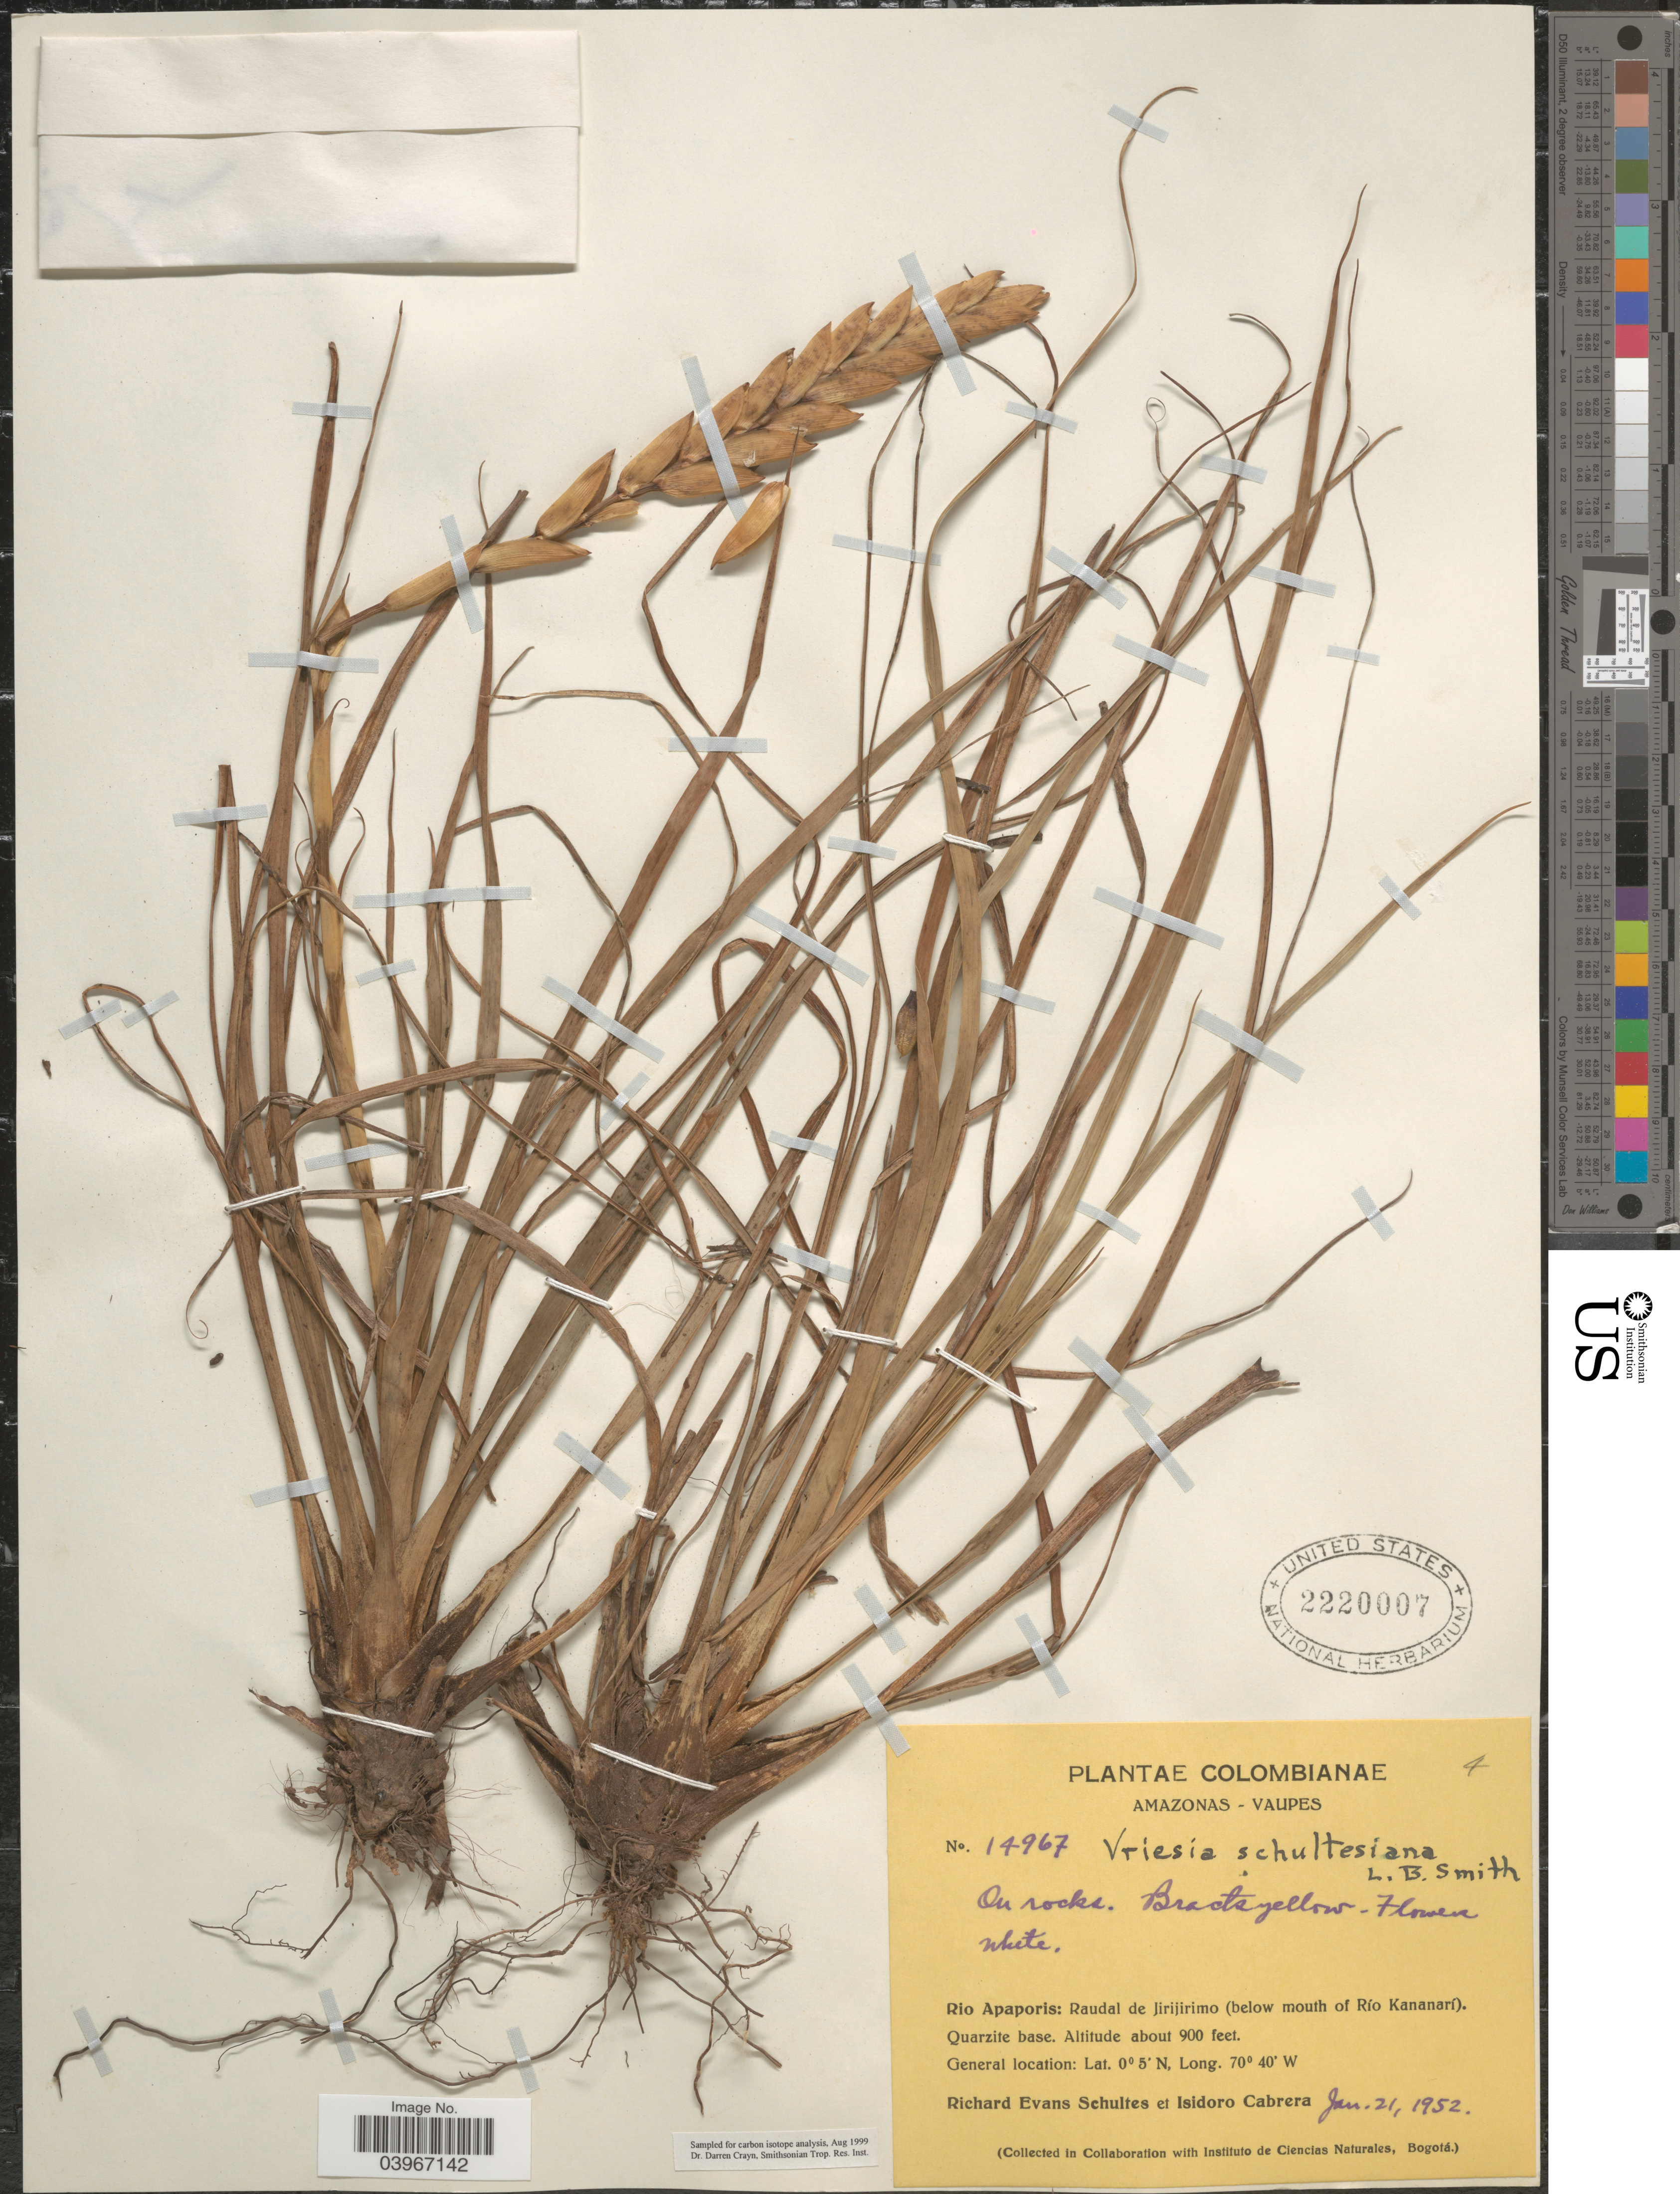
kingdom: Plantae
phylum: Tracheophyta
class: Liliopsida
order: Poales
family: Bromeliaceae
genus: Vriesea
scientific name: Vriesea schultesiana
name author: L.B. Sm. in R.E. Schult.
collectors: R. E. Schultes & I. Cabrera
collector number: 14967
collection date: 1952-01-21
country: Colombia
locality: Amazonas - Vaupes. Rio Apaporis: Raudal de Jirijirimo (below mouth of Río Kananarí). Quarzite base.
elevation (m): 274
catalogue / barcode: US 2220007